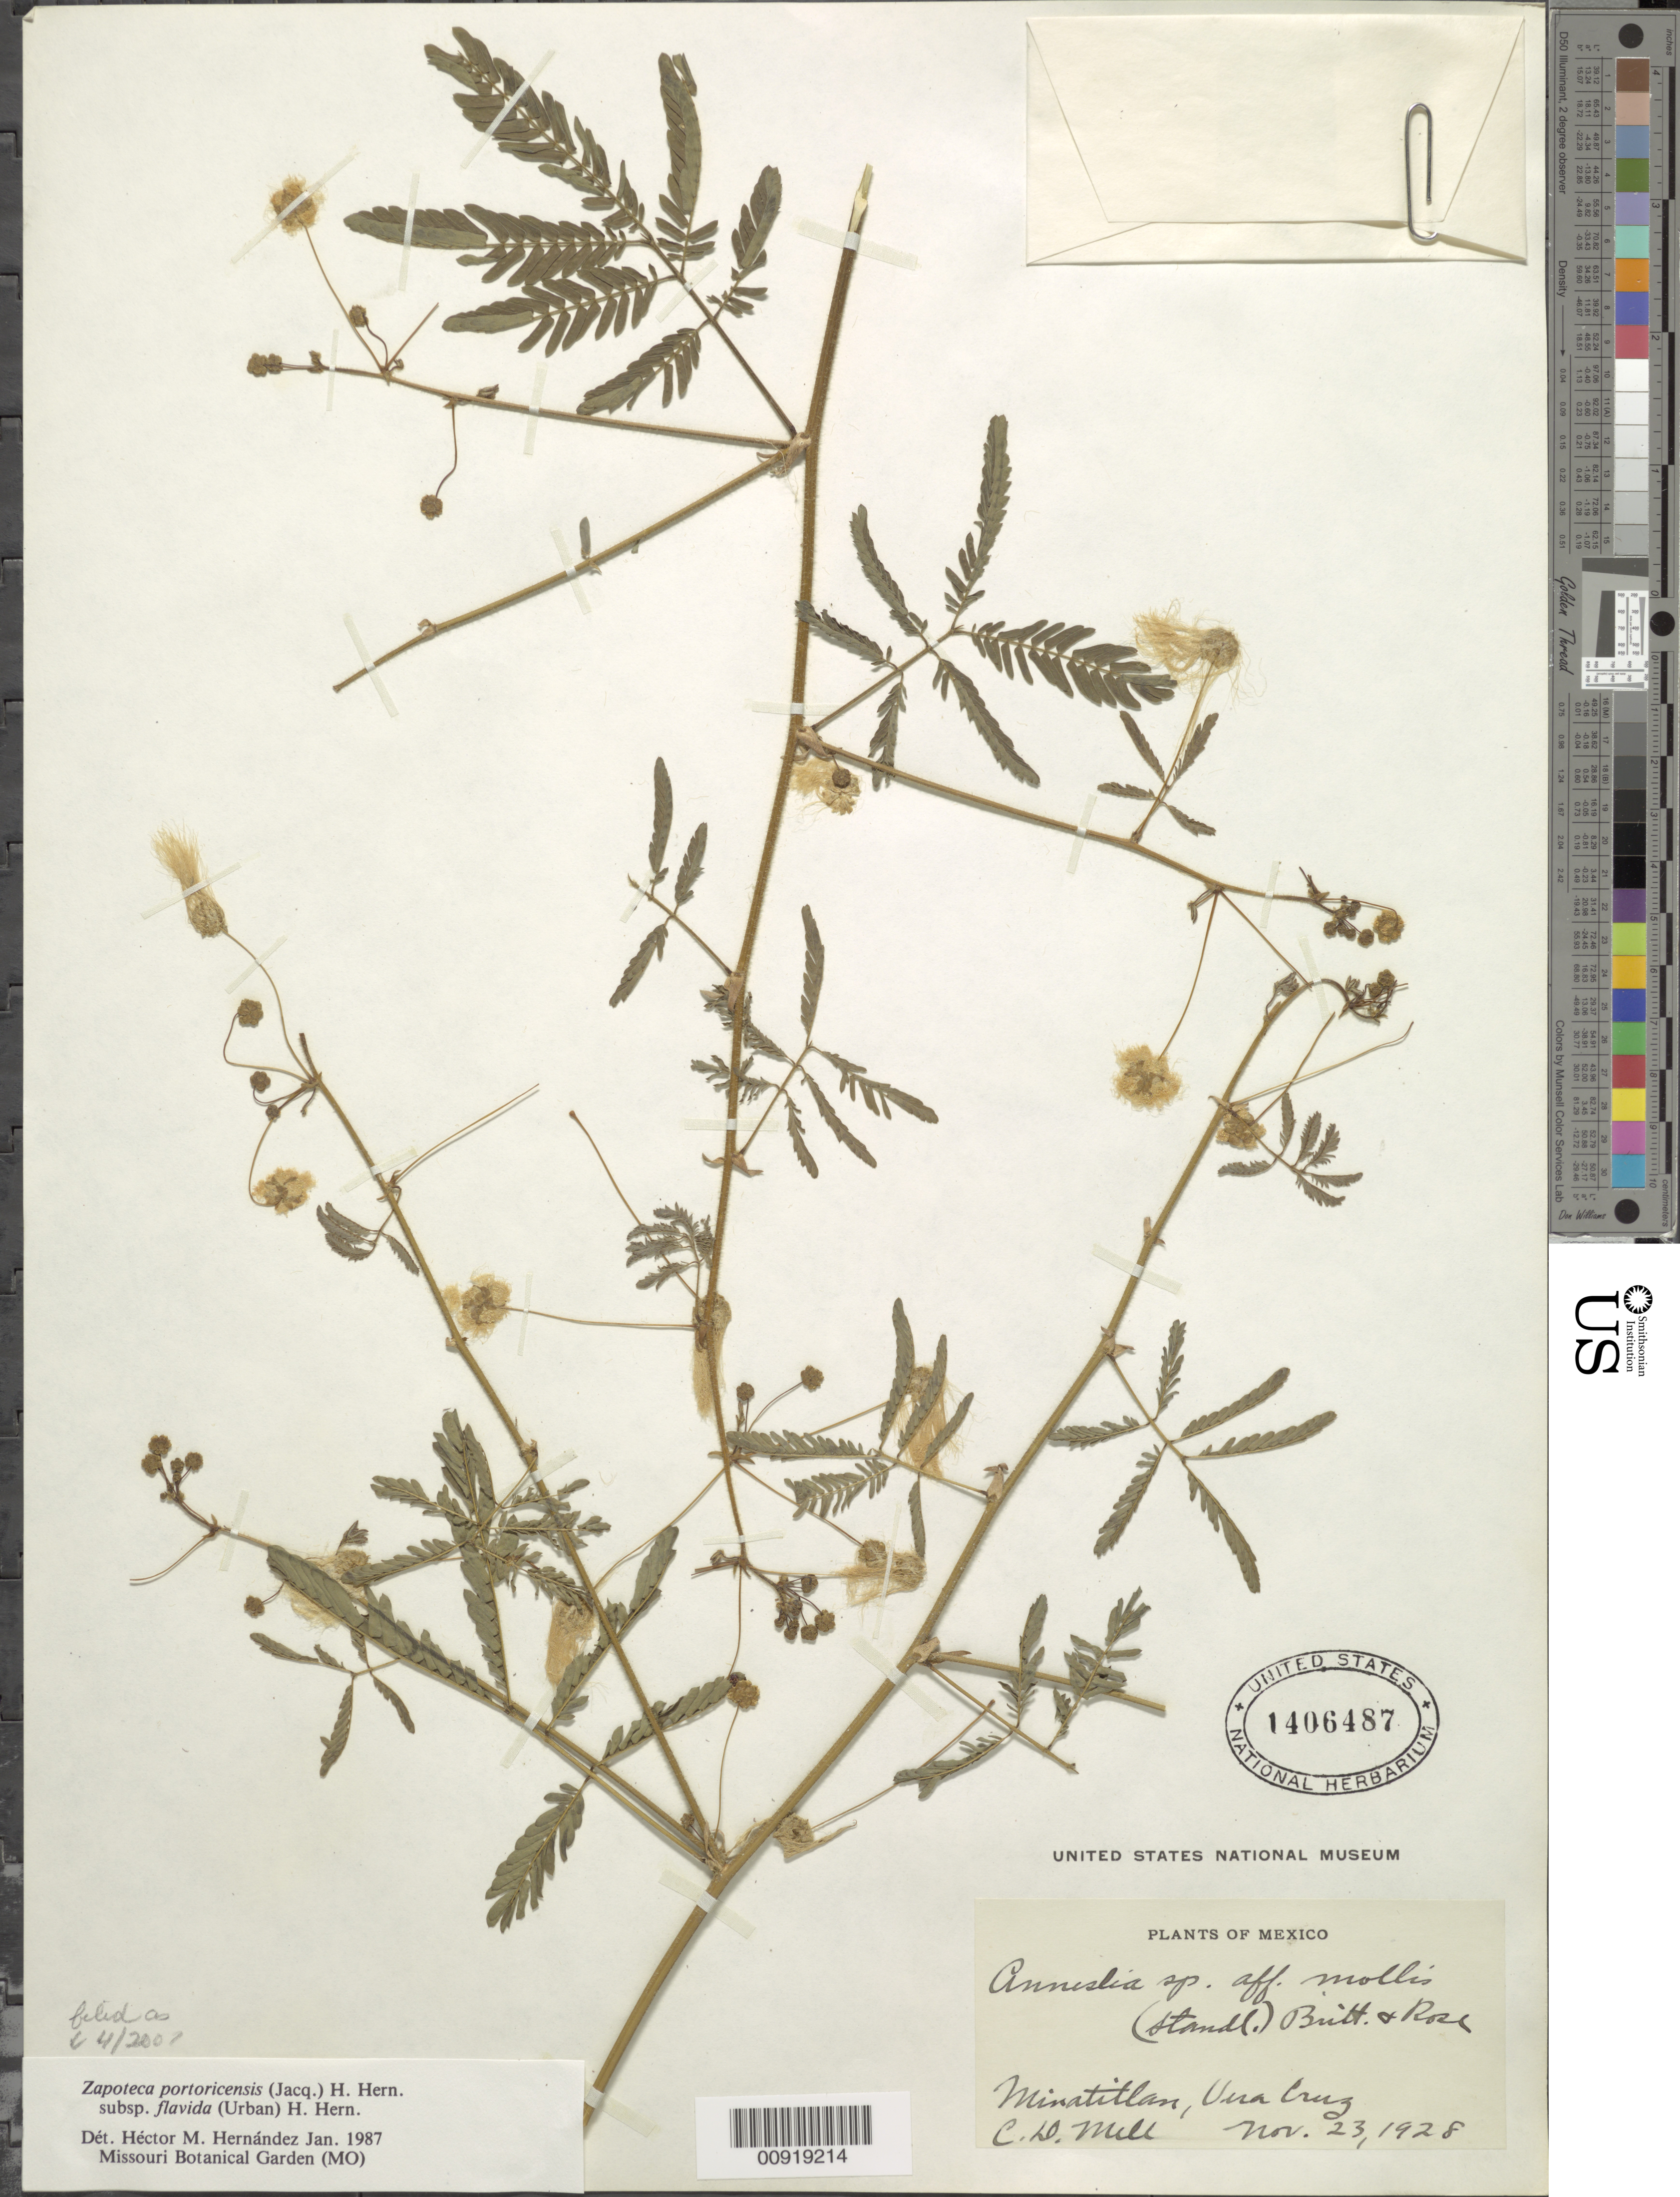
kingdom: Plantae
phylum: Tracheophyta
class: Magnoliopsida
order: Fabales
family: Fabaceae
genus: Zapoteca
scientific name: Zapoteca portoricensis subsp. flavida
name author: (Urb.) H.M. Hern.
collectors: C. D. Mell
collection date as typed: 23 Nov 1928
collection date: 1928-11-23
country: Mexico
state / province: Veracruz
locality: Minatitlán, Veracruz.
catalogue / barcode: US 1406487